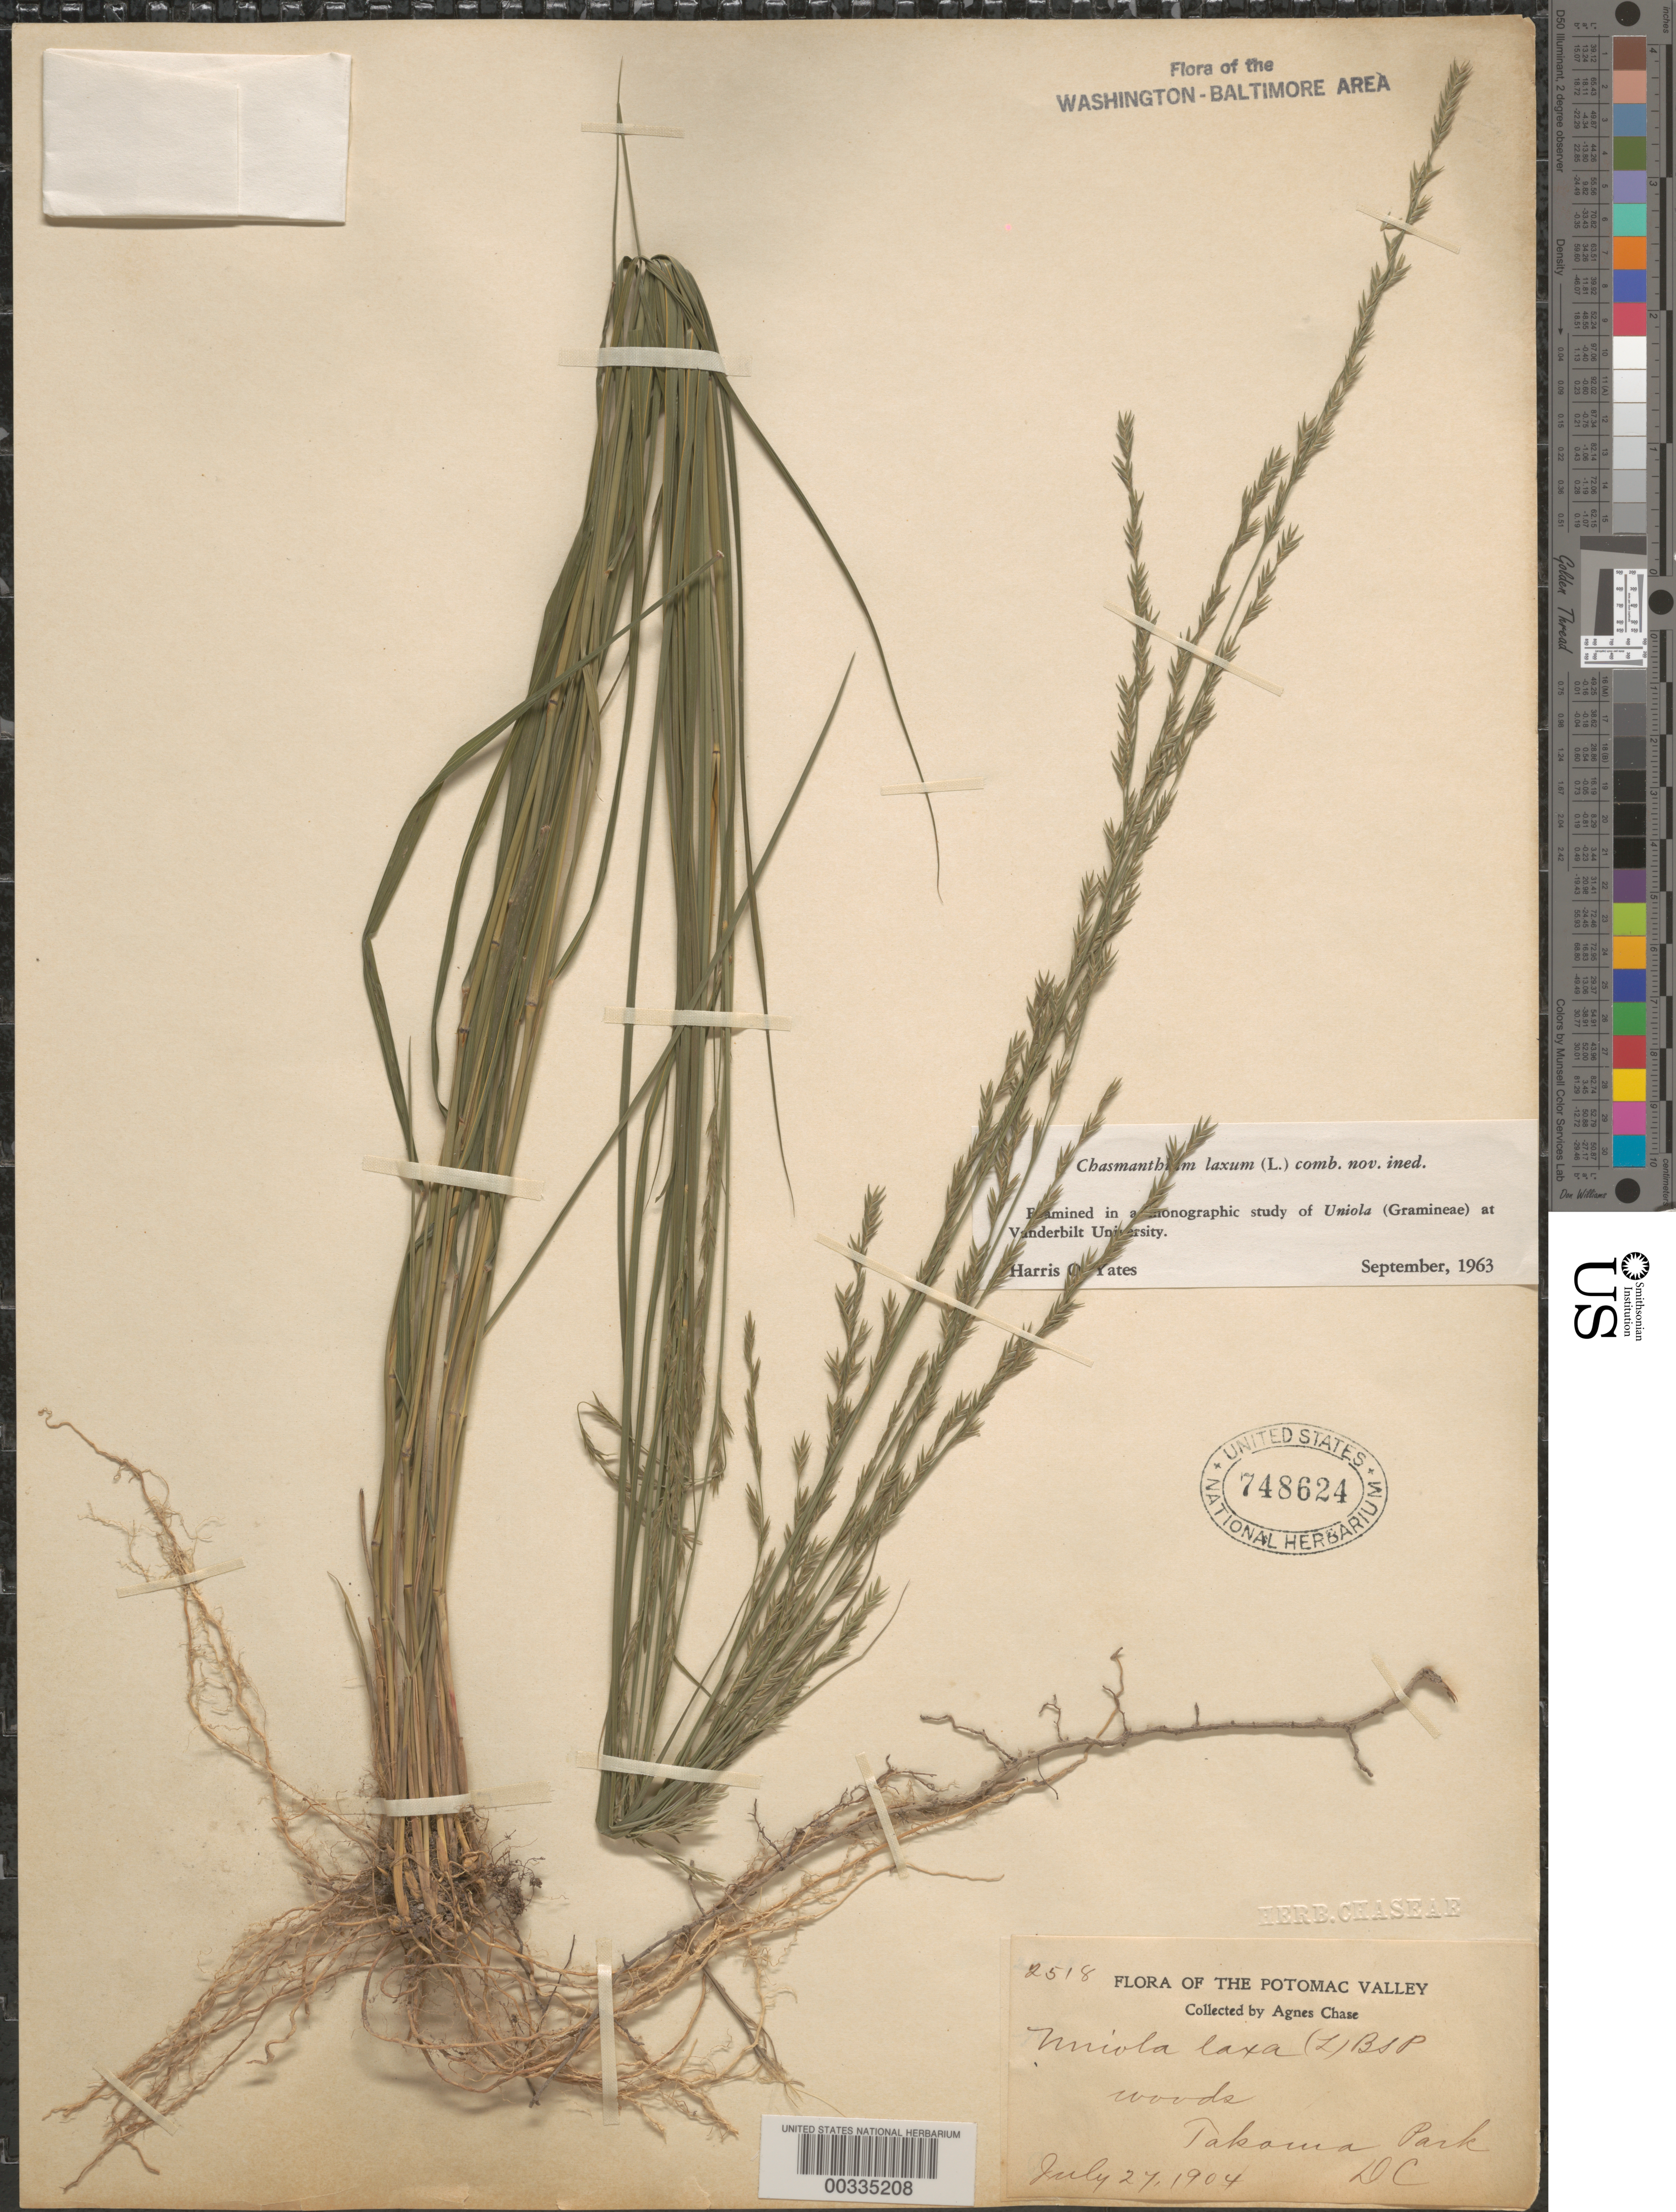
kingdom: Plantae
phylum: Tracheophyta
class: Liliopsida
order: Poales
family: Poaceae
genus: Chasmanthium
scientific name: Chasmanthium laxum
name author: (L.) H.O. Yates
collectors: A. Chase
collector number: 2518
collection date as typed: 27 Jul 1904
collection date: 1904-07-27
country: United States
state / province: District of Columbia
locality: Takoma Park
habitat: Woods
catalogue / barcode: US 748624